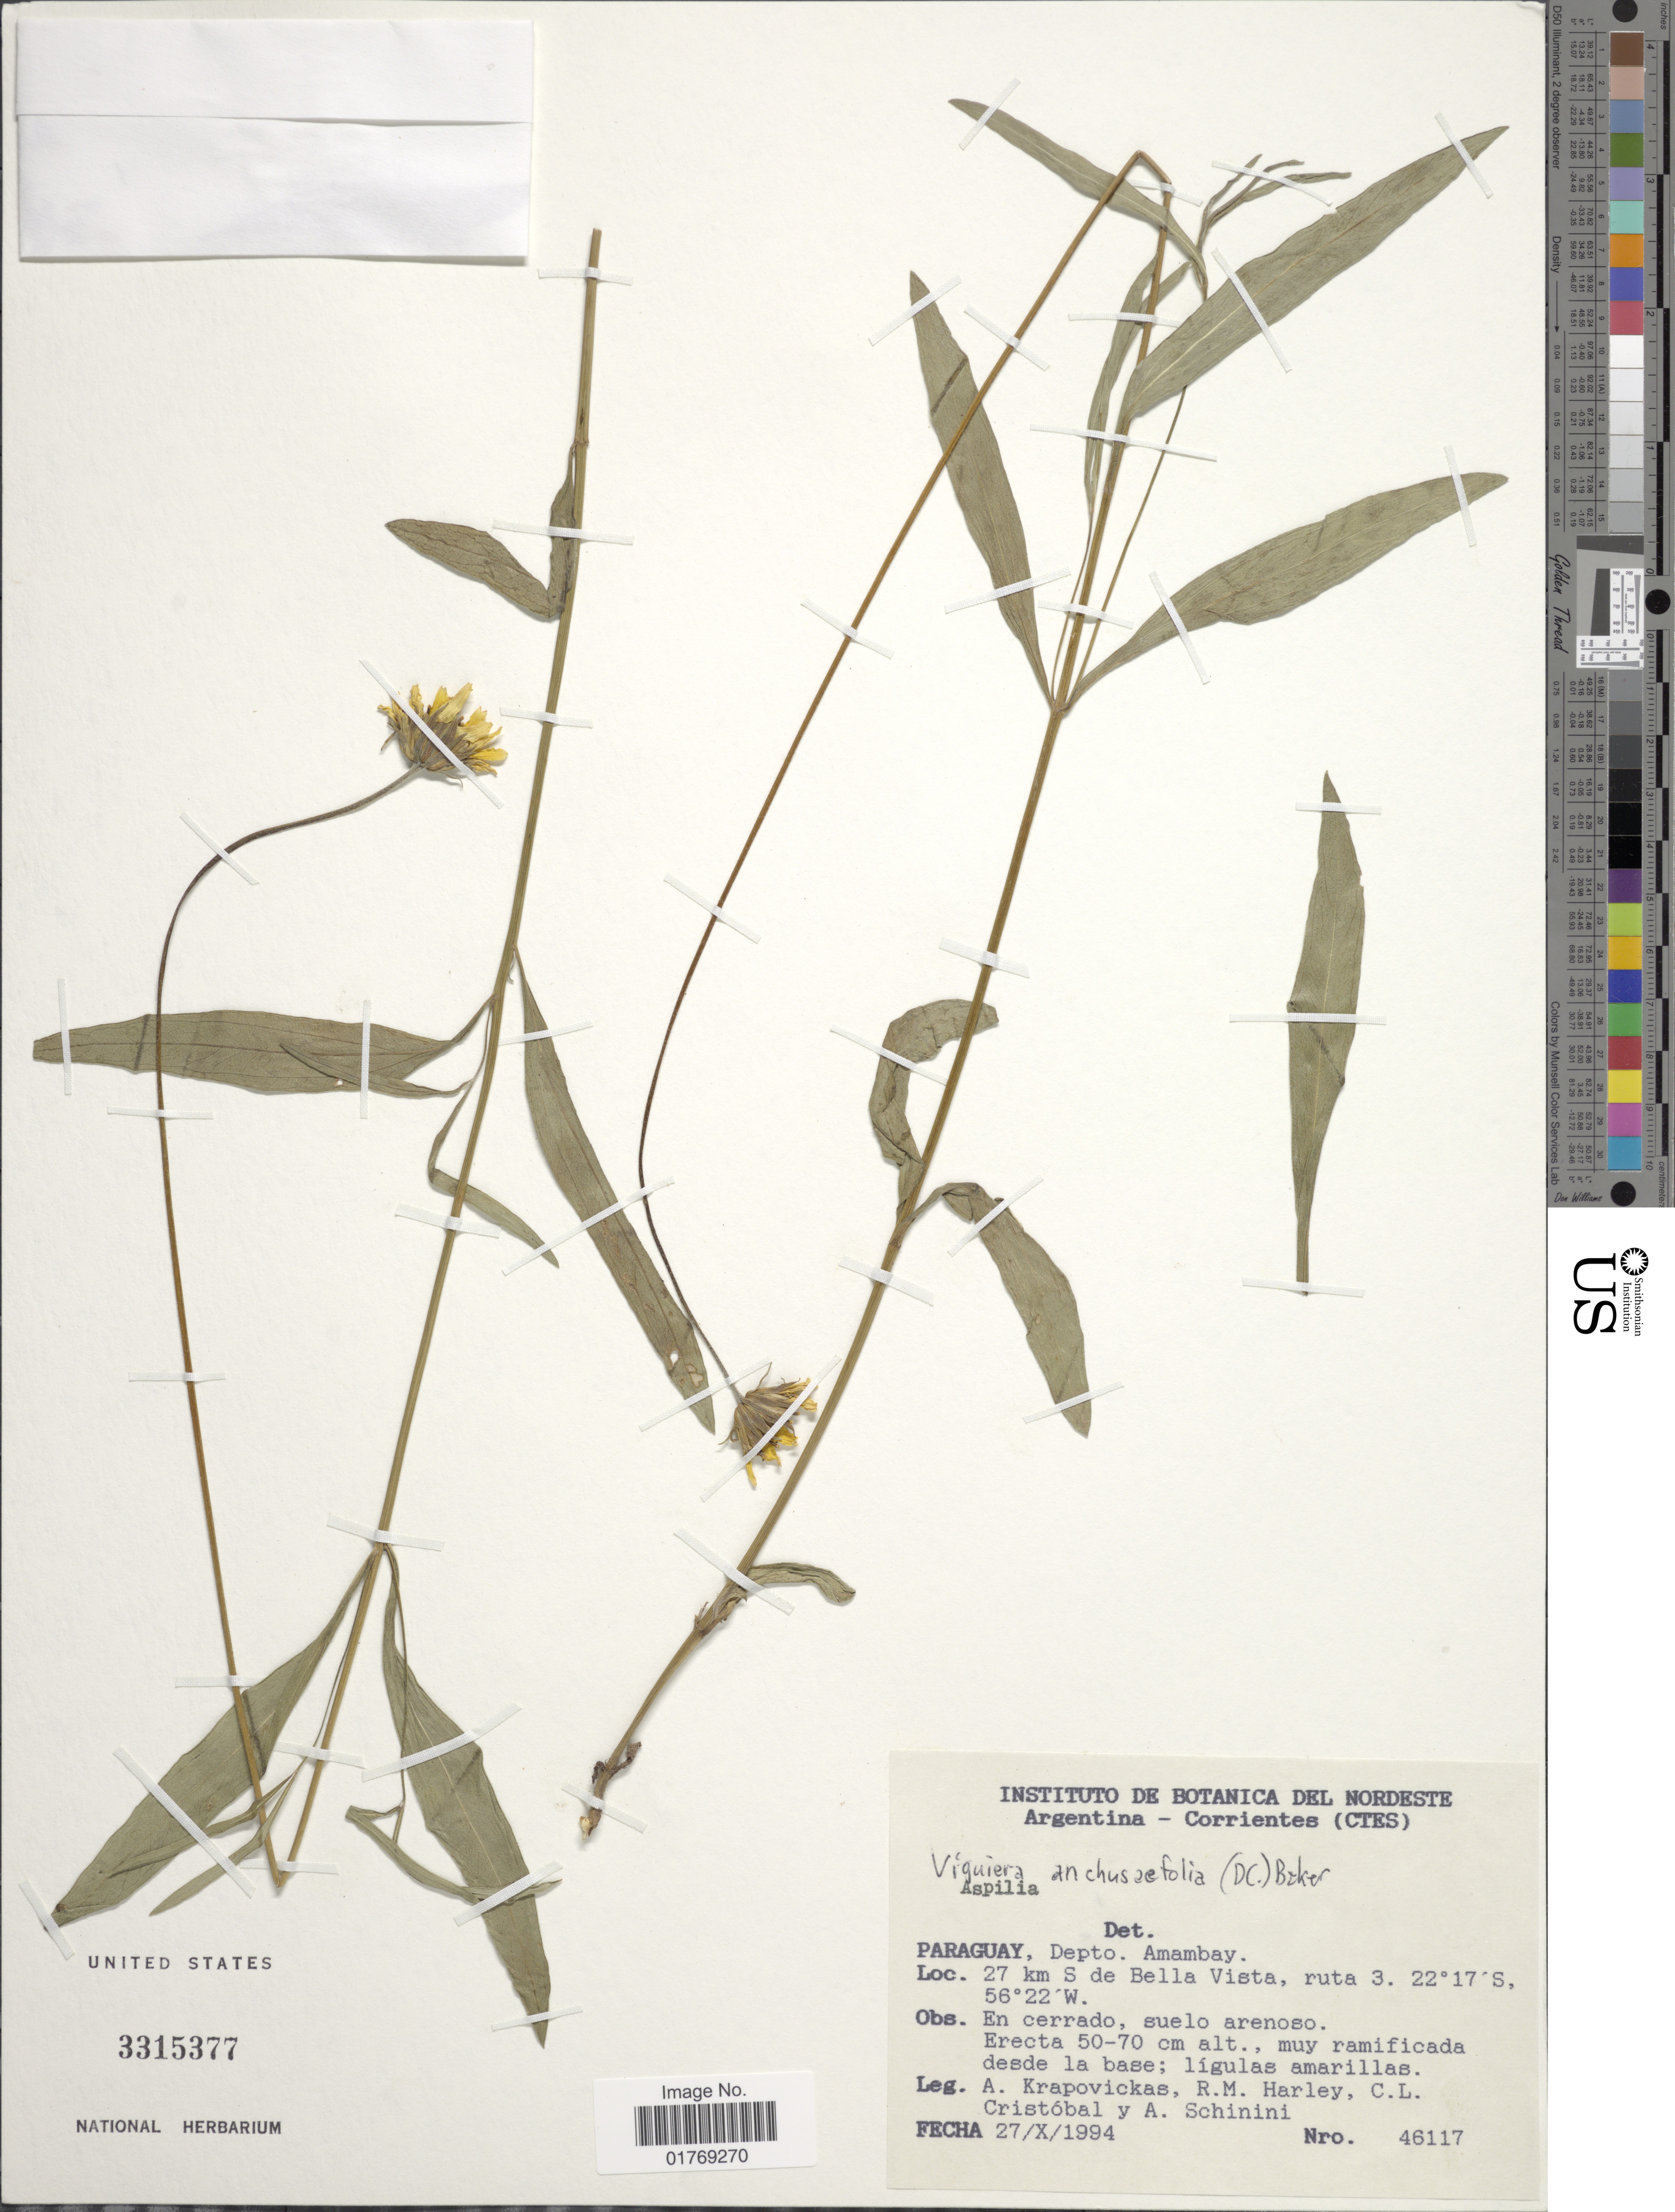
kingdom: Plantae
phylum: Tracheophyta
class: Magnoliopsida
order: Asterales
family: Asteraceae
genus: Viguiera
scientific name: Viguiera sp.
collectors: A. Krapovickas, R. M. Harley, C. L. Cristóbal & A. Schinini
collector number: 46117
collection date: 1994-10-27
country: Paraguay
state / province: Amambay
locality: Paraguay, Depto. Amambay. 27 km S de Bella Vista, ruta 3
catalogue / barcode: US 3315377